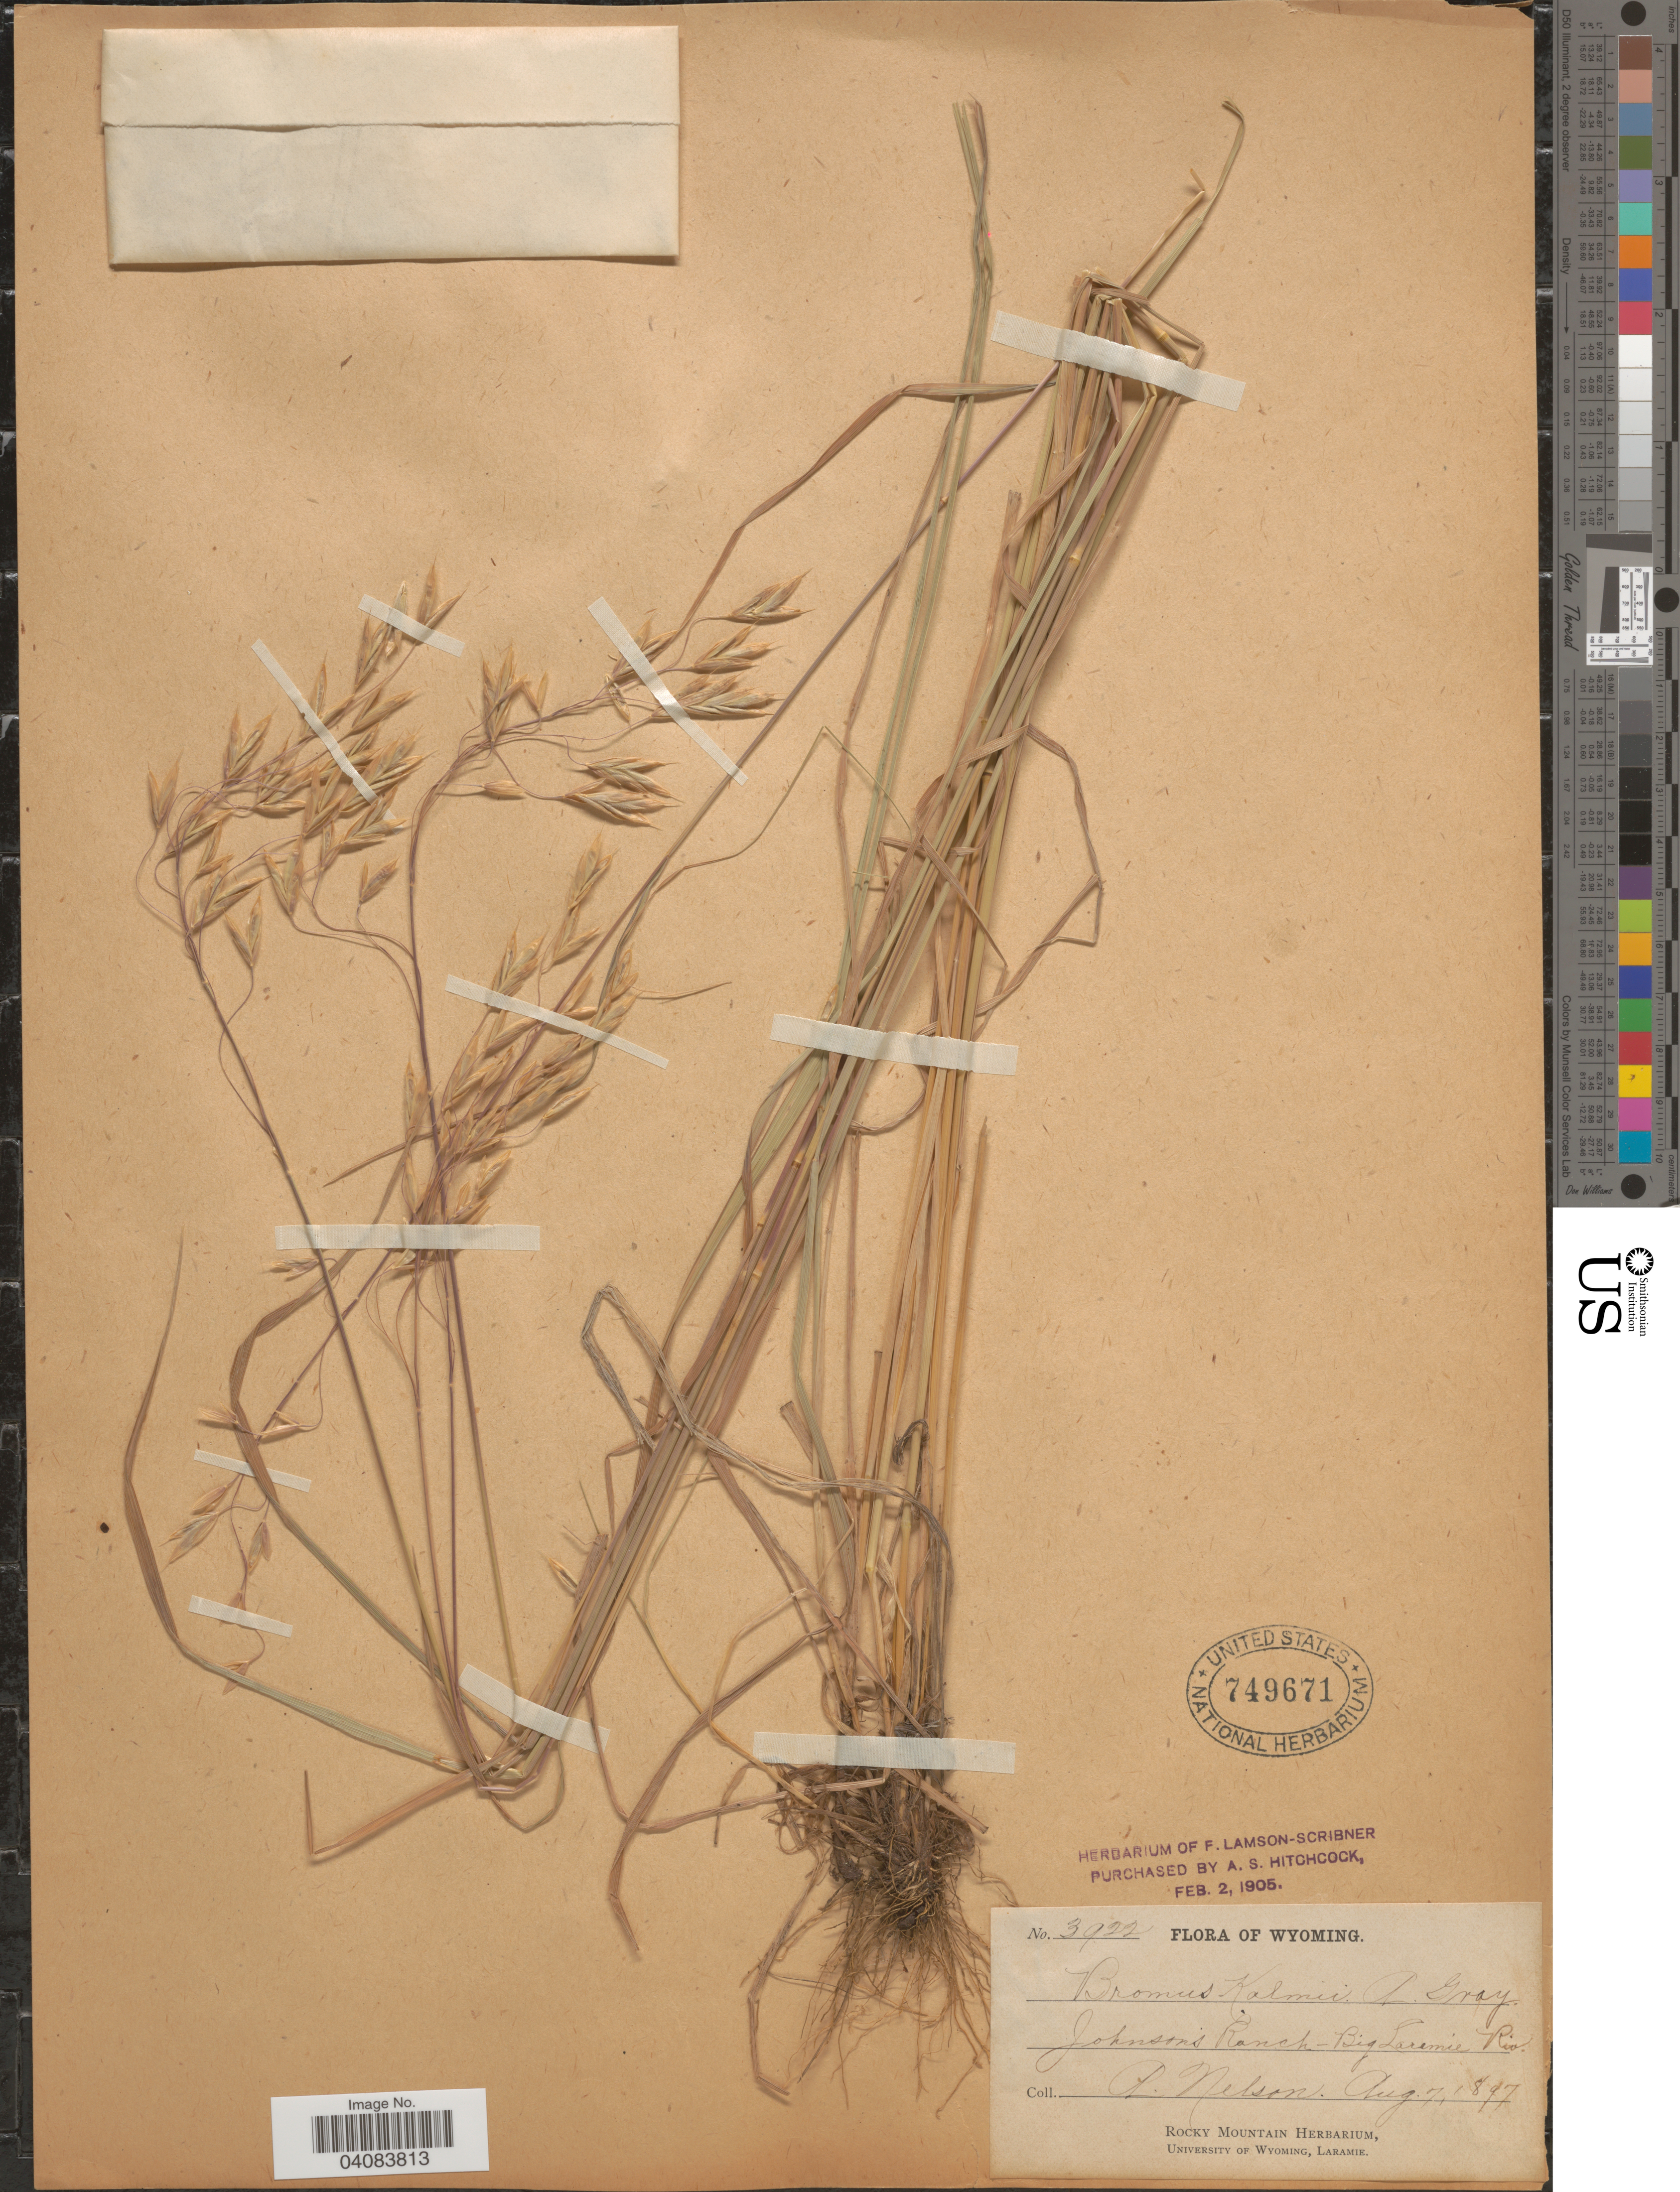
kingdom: Plantae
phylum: Tracheophyta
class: Liliopsida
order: Poales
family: Poaceae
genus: Bromus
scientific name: Bromus porteri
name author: (J.M. Coult.) Nash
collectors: R. Nelson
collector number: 3922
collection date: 1897-08-07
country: United States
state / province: Wyoming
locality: Johnson's Ranch - Big Laramie Riv.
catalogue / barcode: US 749671